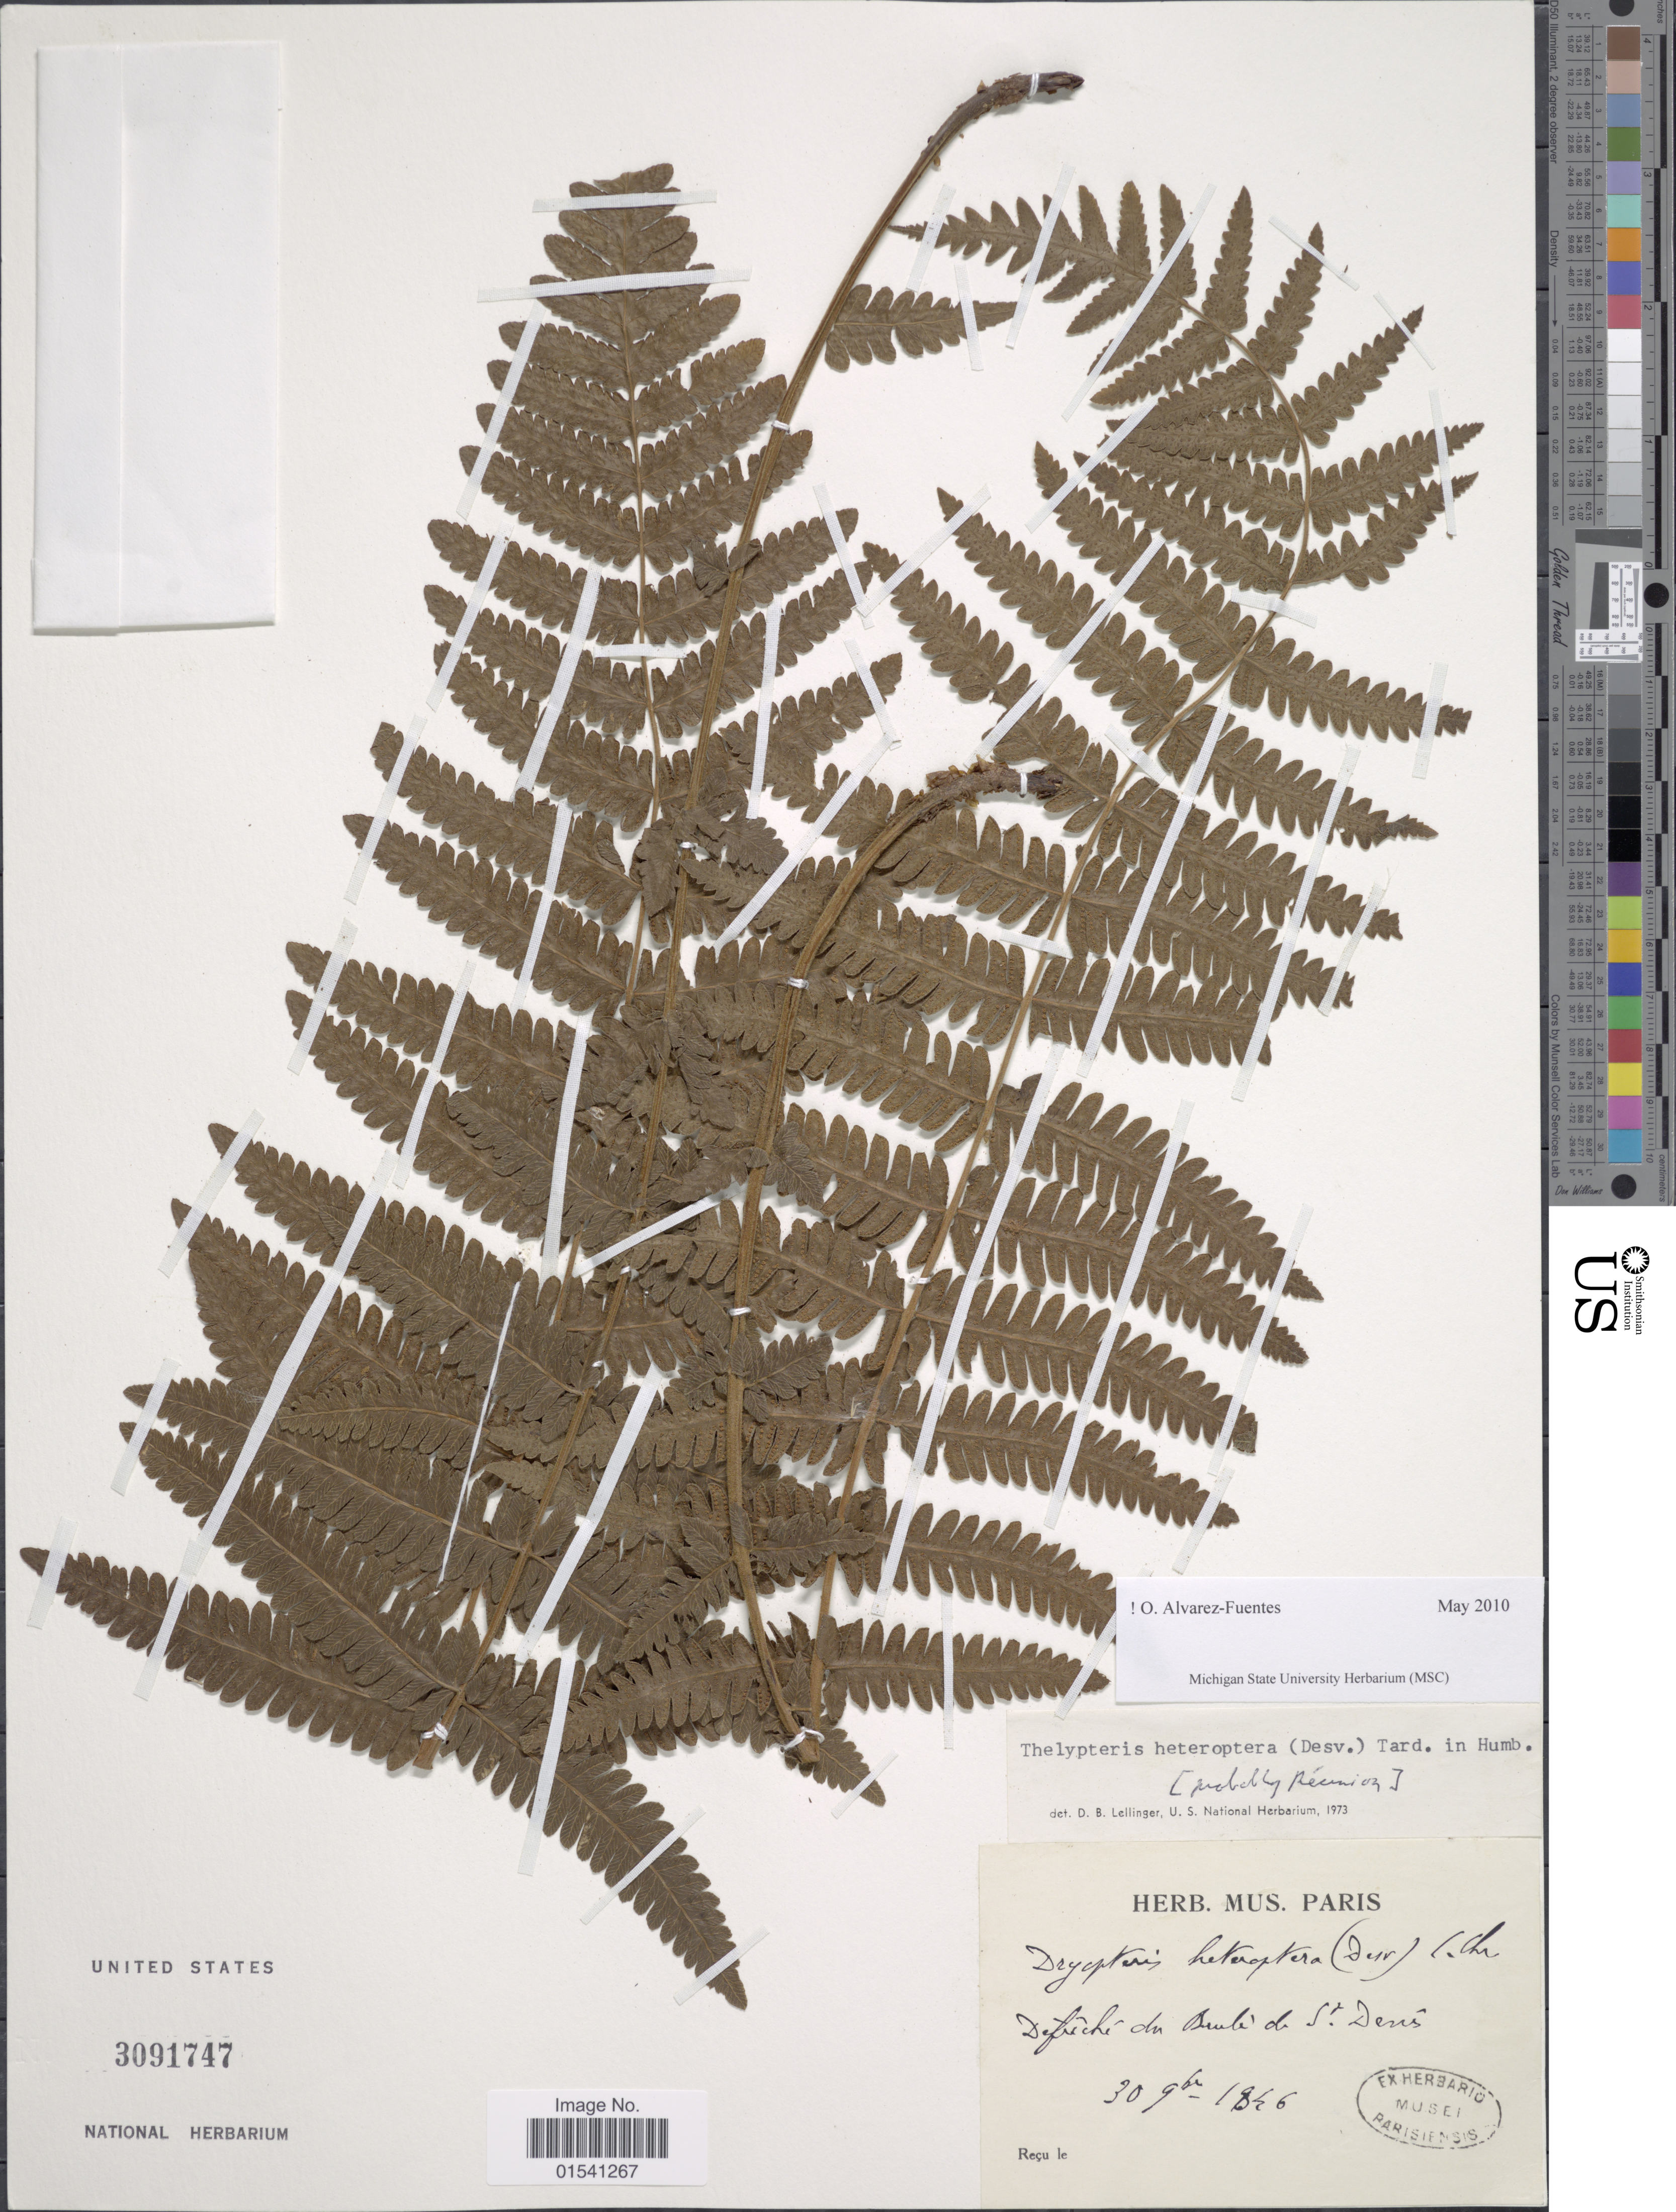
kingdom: Plantae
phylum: Tracheophyta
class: Polypodiopsida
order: Polypodiales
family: Thelypteridaceae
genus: Amauropelta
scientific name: Amauropelta heteroptera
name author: (Desv.) Holttum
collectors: ex herb. Mus. Paris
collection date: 1846-11-30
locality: Defreche du Beule de St Davis [interpreted]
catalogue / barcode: US 3091747